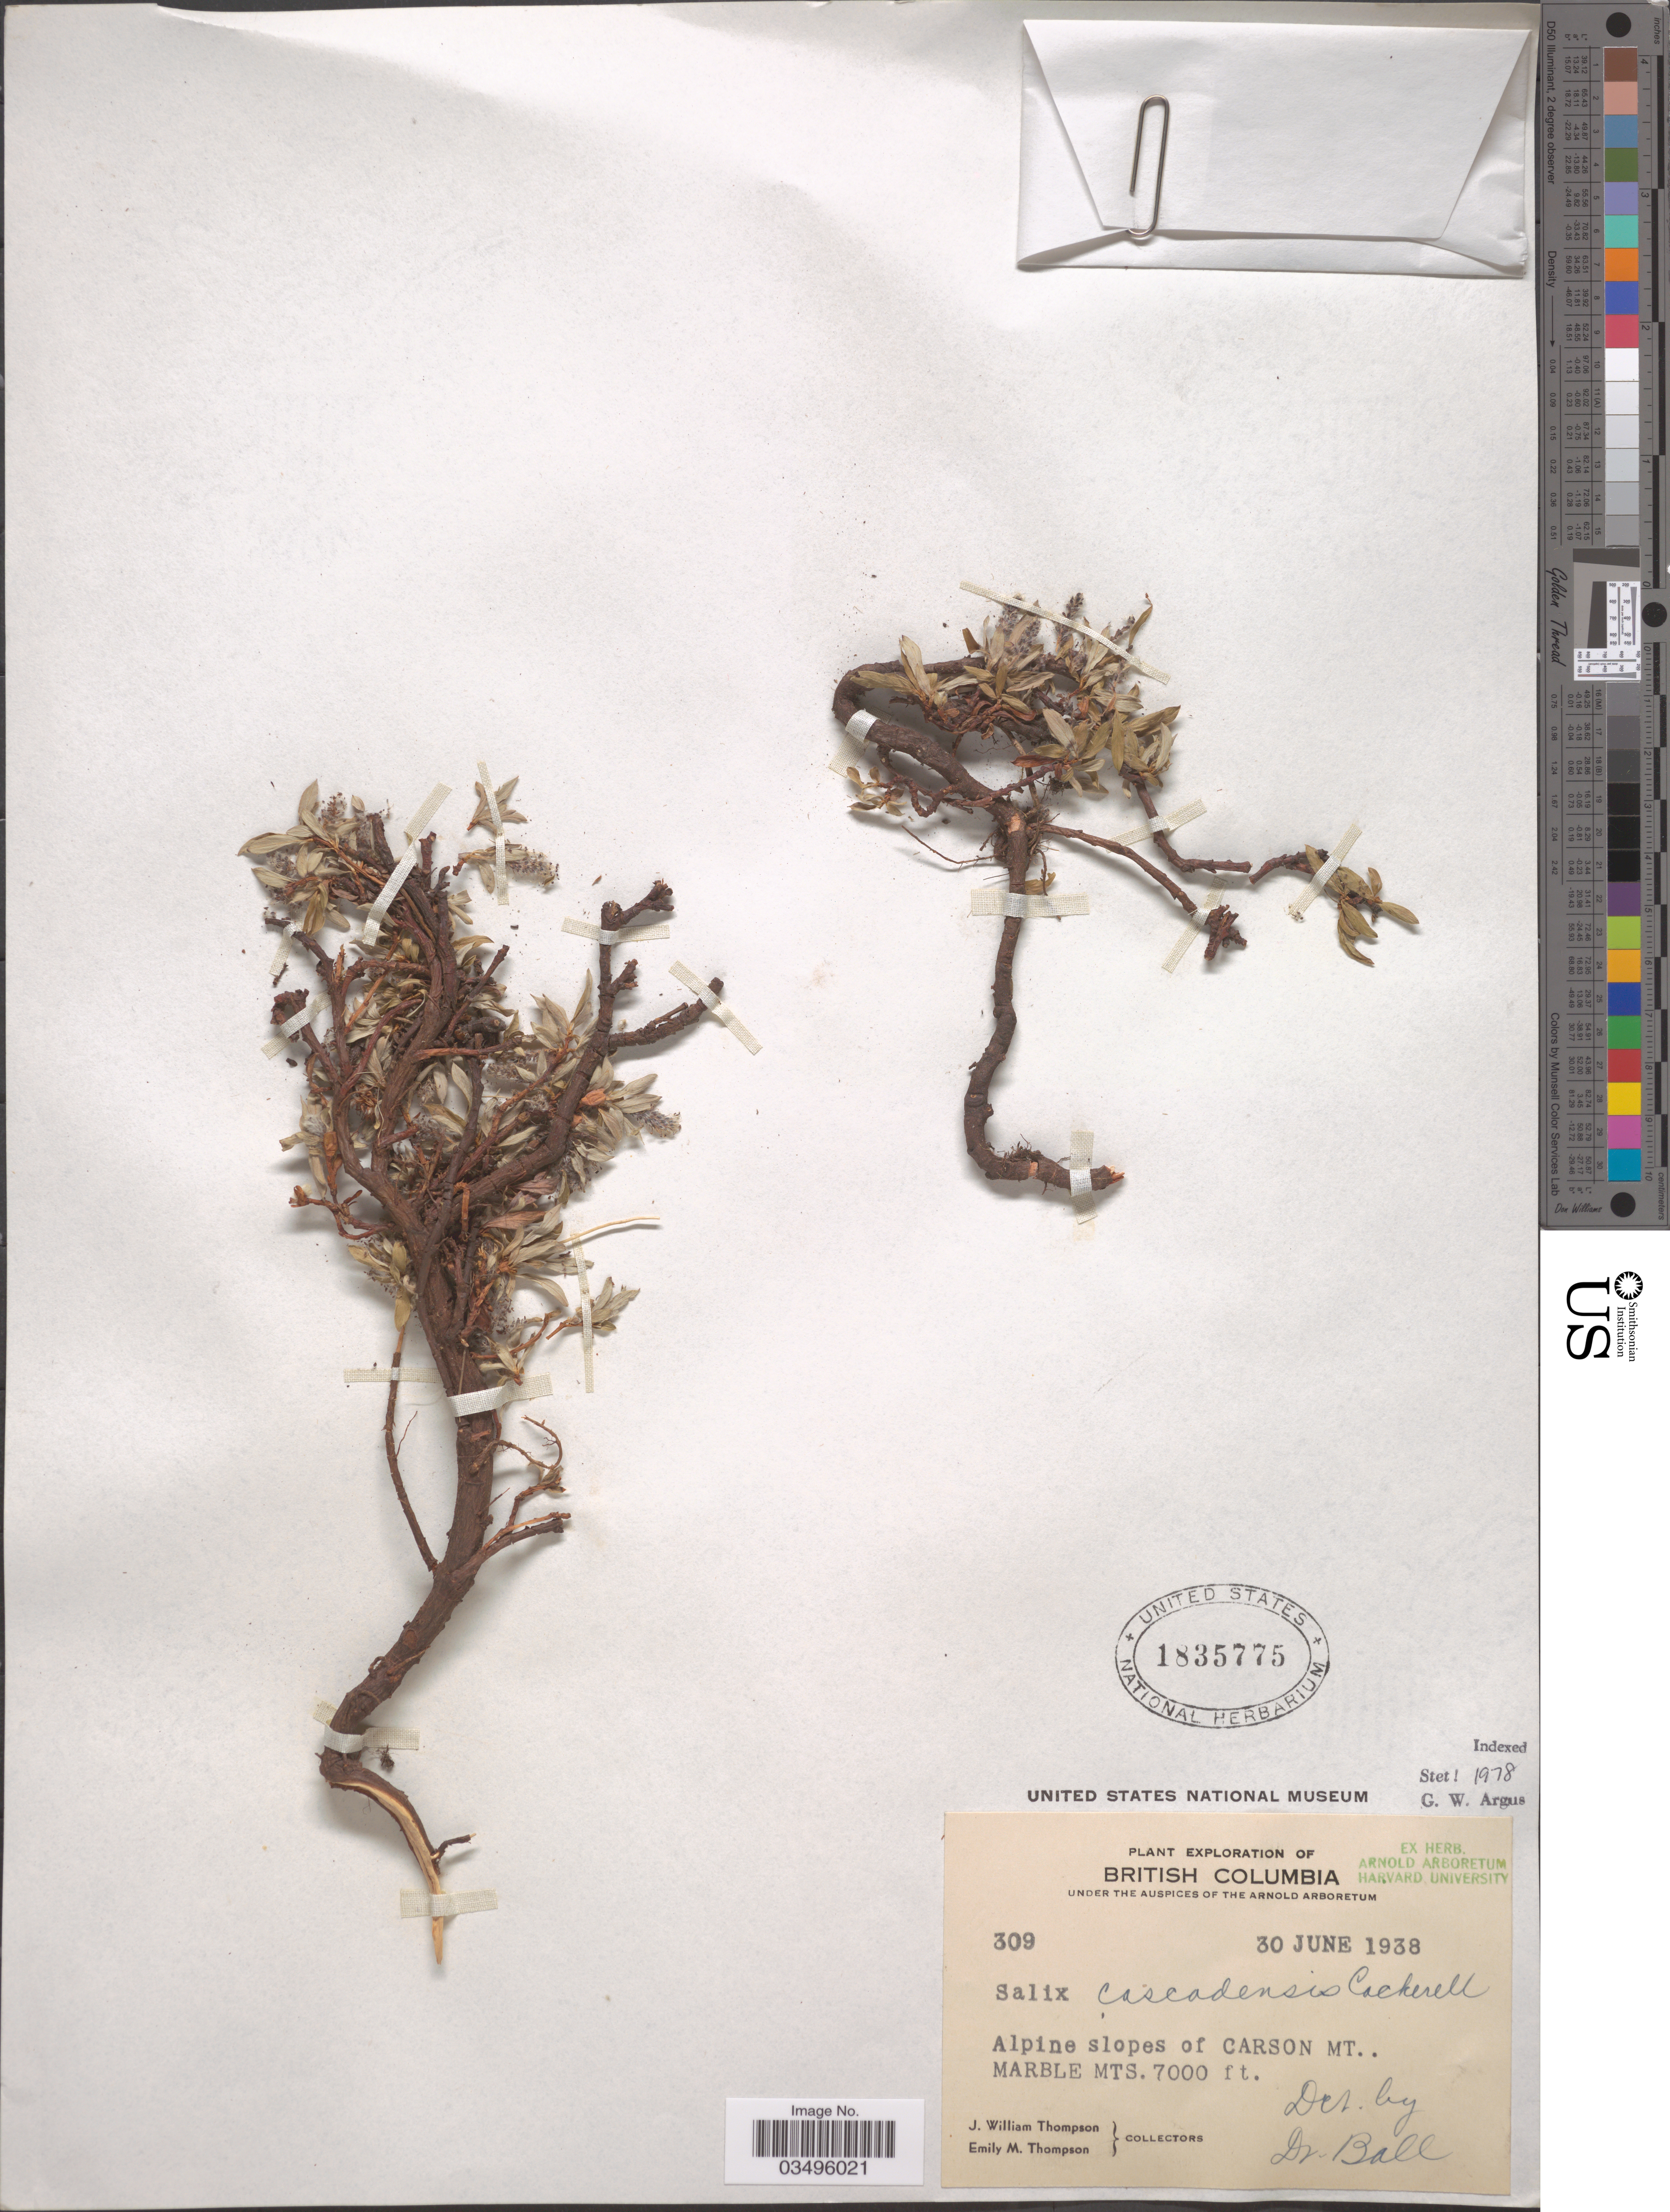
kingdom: Plantae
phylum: Tracheophyta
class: Magnoliopsida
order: Malpighiales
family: Salicaceae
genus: Salix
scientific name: Salix cascadensis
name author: Cockerell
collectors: J. W. Thompson & E. M. Thompson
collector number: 309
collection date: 1938-06-30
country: Canada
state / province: British Columbia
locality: Alpine slopes of Carson Mt. Marble Mts.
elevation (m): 2134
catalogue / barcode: US 1835775